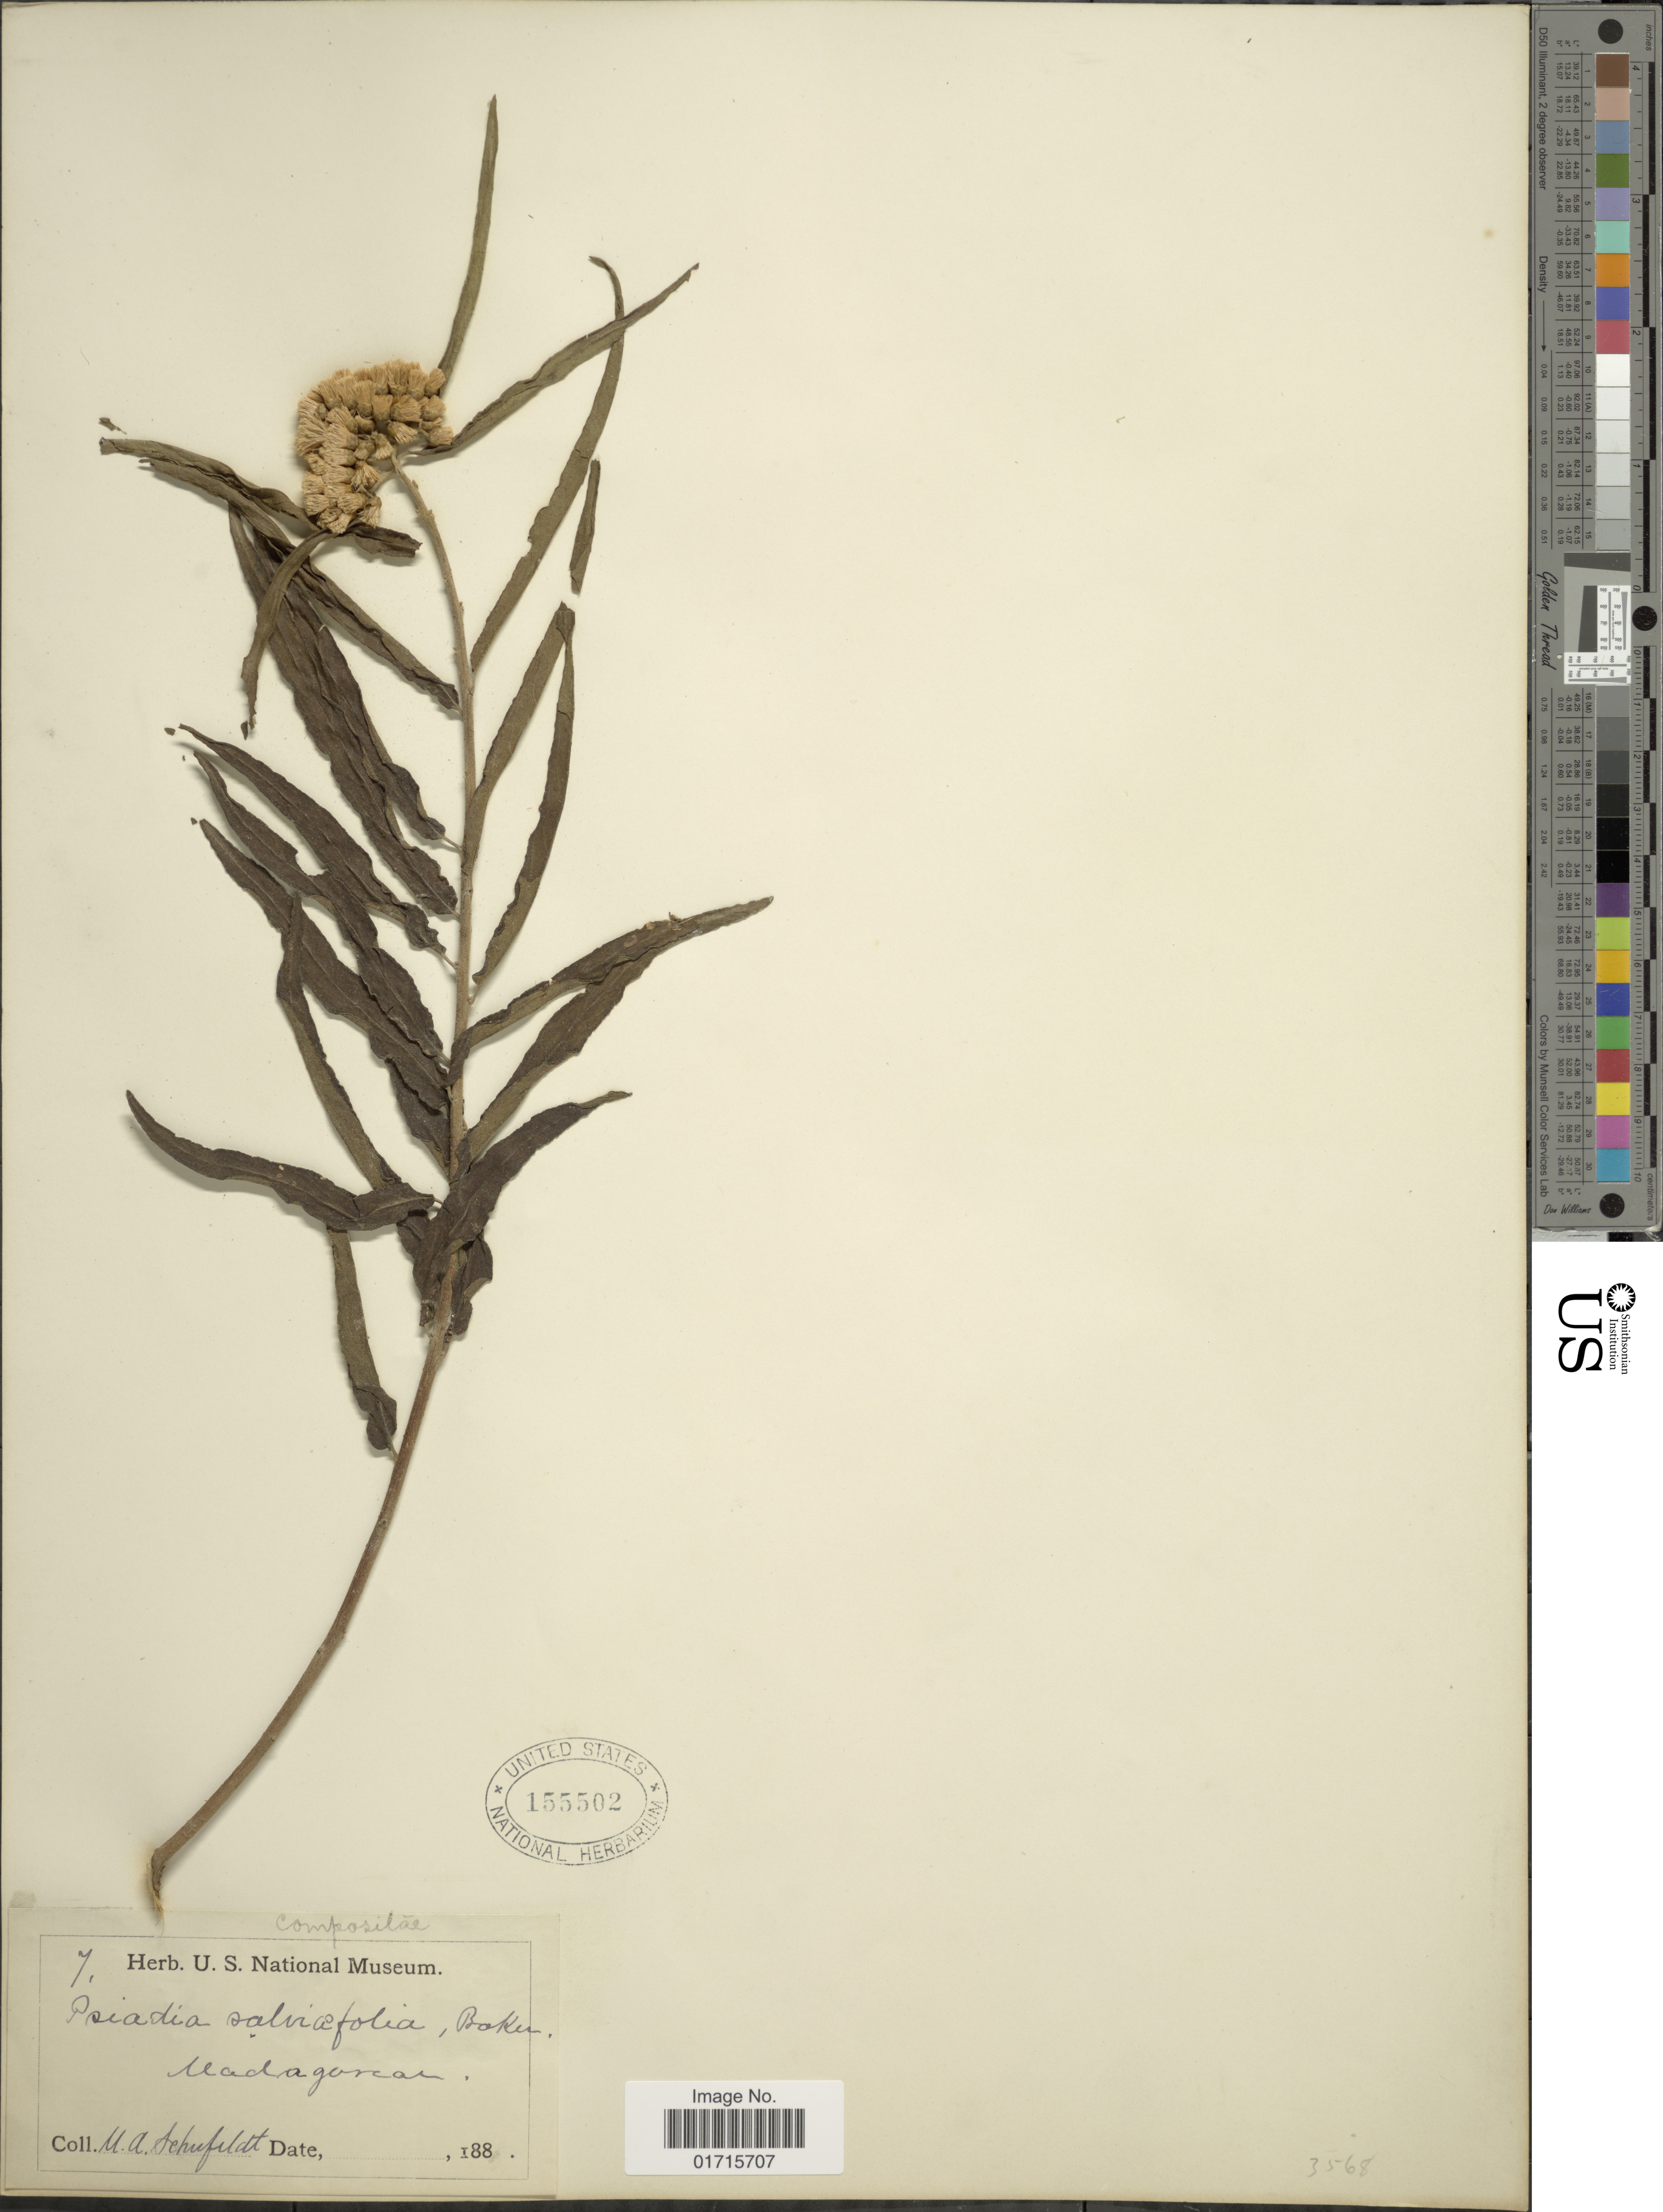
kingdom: Plantae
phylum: Tracheophyta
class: Magnoliopsida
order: Asterales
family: Asteraceae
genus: Psiadia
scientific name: Psiadia salviaefolia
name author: Baker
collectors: M. Schufeldt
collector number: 7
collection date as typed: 188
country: Madagascar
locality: Madagascar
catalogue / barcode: US 155502